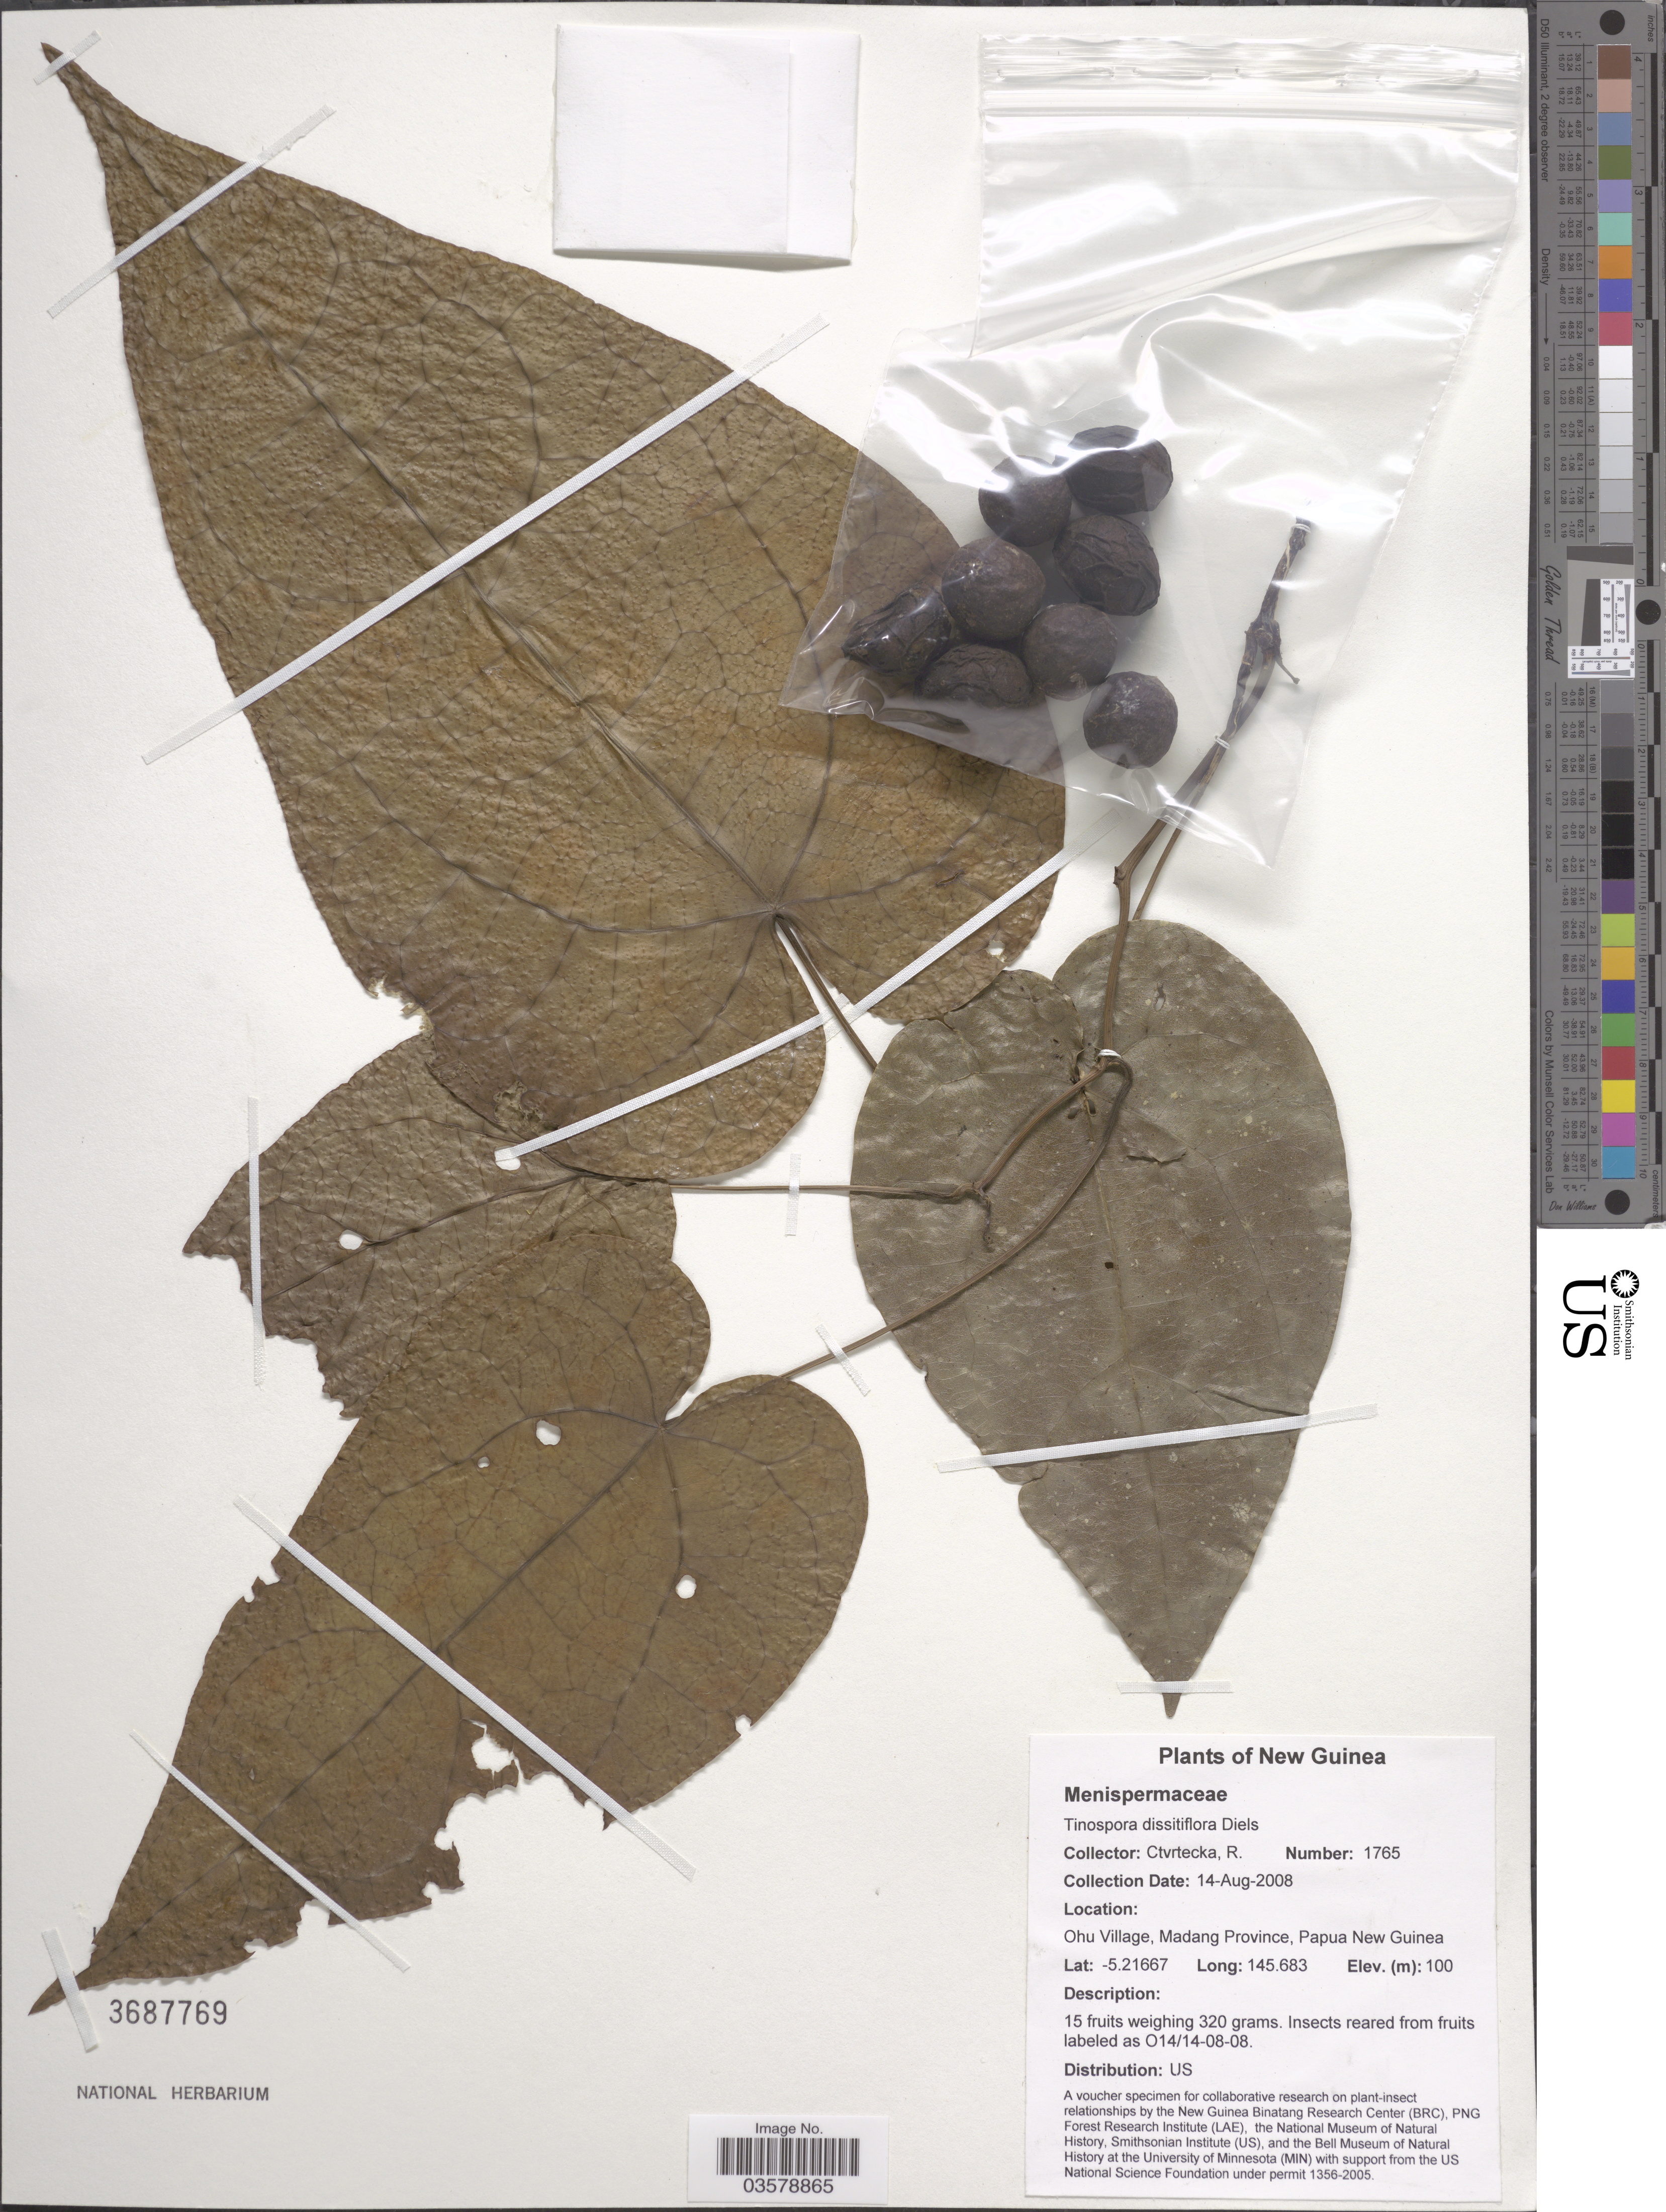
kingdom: Plantae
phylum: Tracheophyta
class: Magnoliopsida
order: Ranunculales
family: Menispermaceae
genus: Tinospora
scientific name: Tinospora dissitiflora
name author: Diels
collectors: R. Ctvrtecka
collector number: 1765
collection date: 2008-08-14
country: Papua New Guinea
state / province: Madang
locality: Ohu Village.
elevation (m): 100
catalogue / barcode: US 3687769